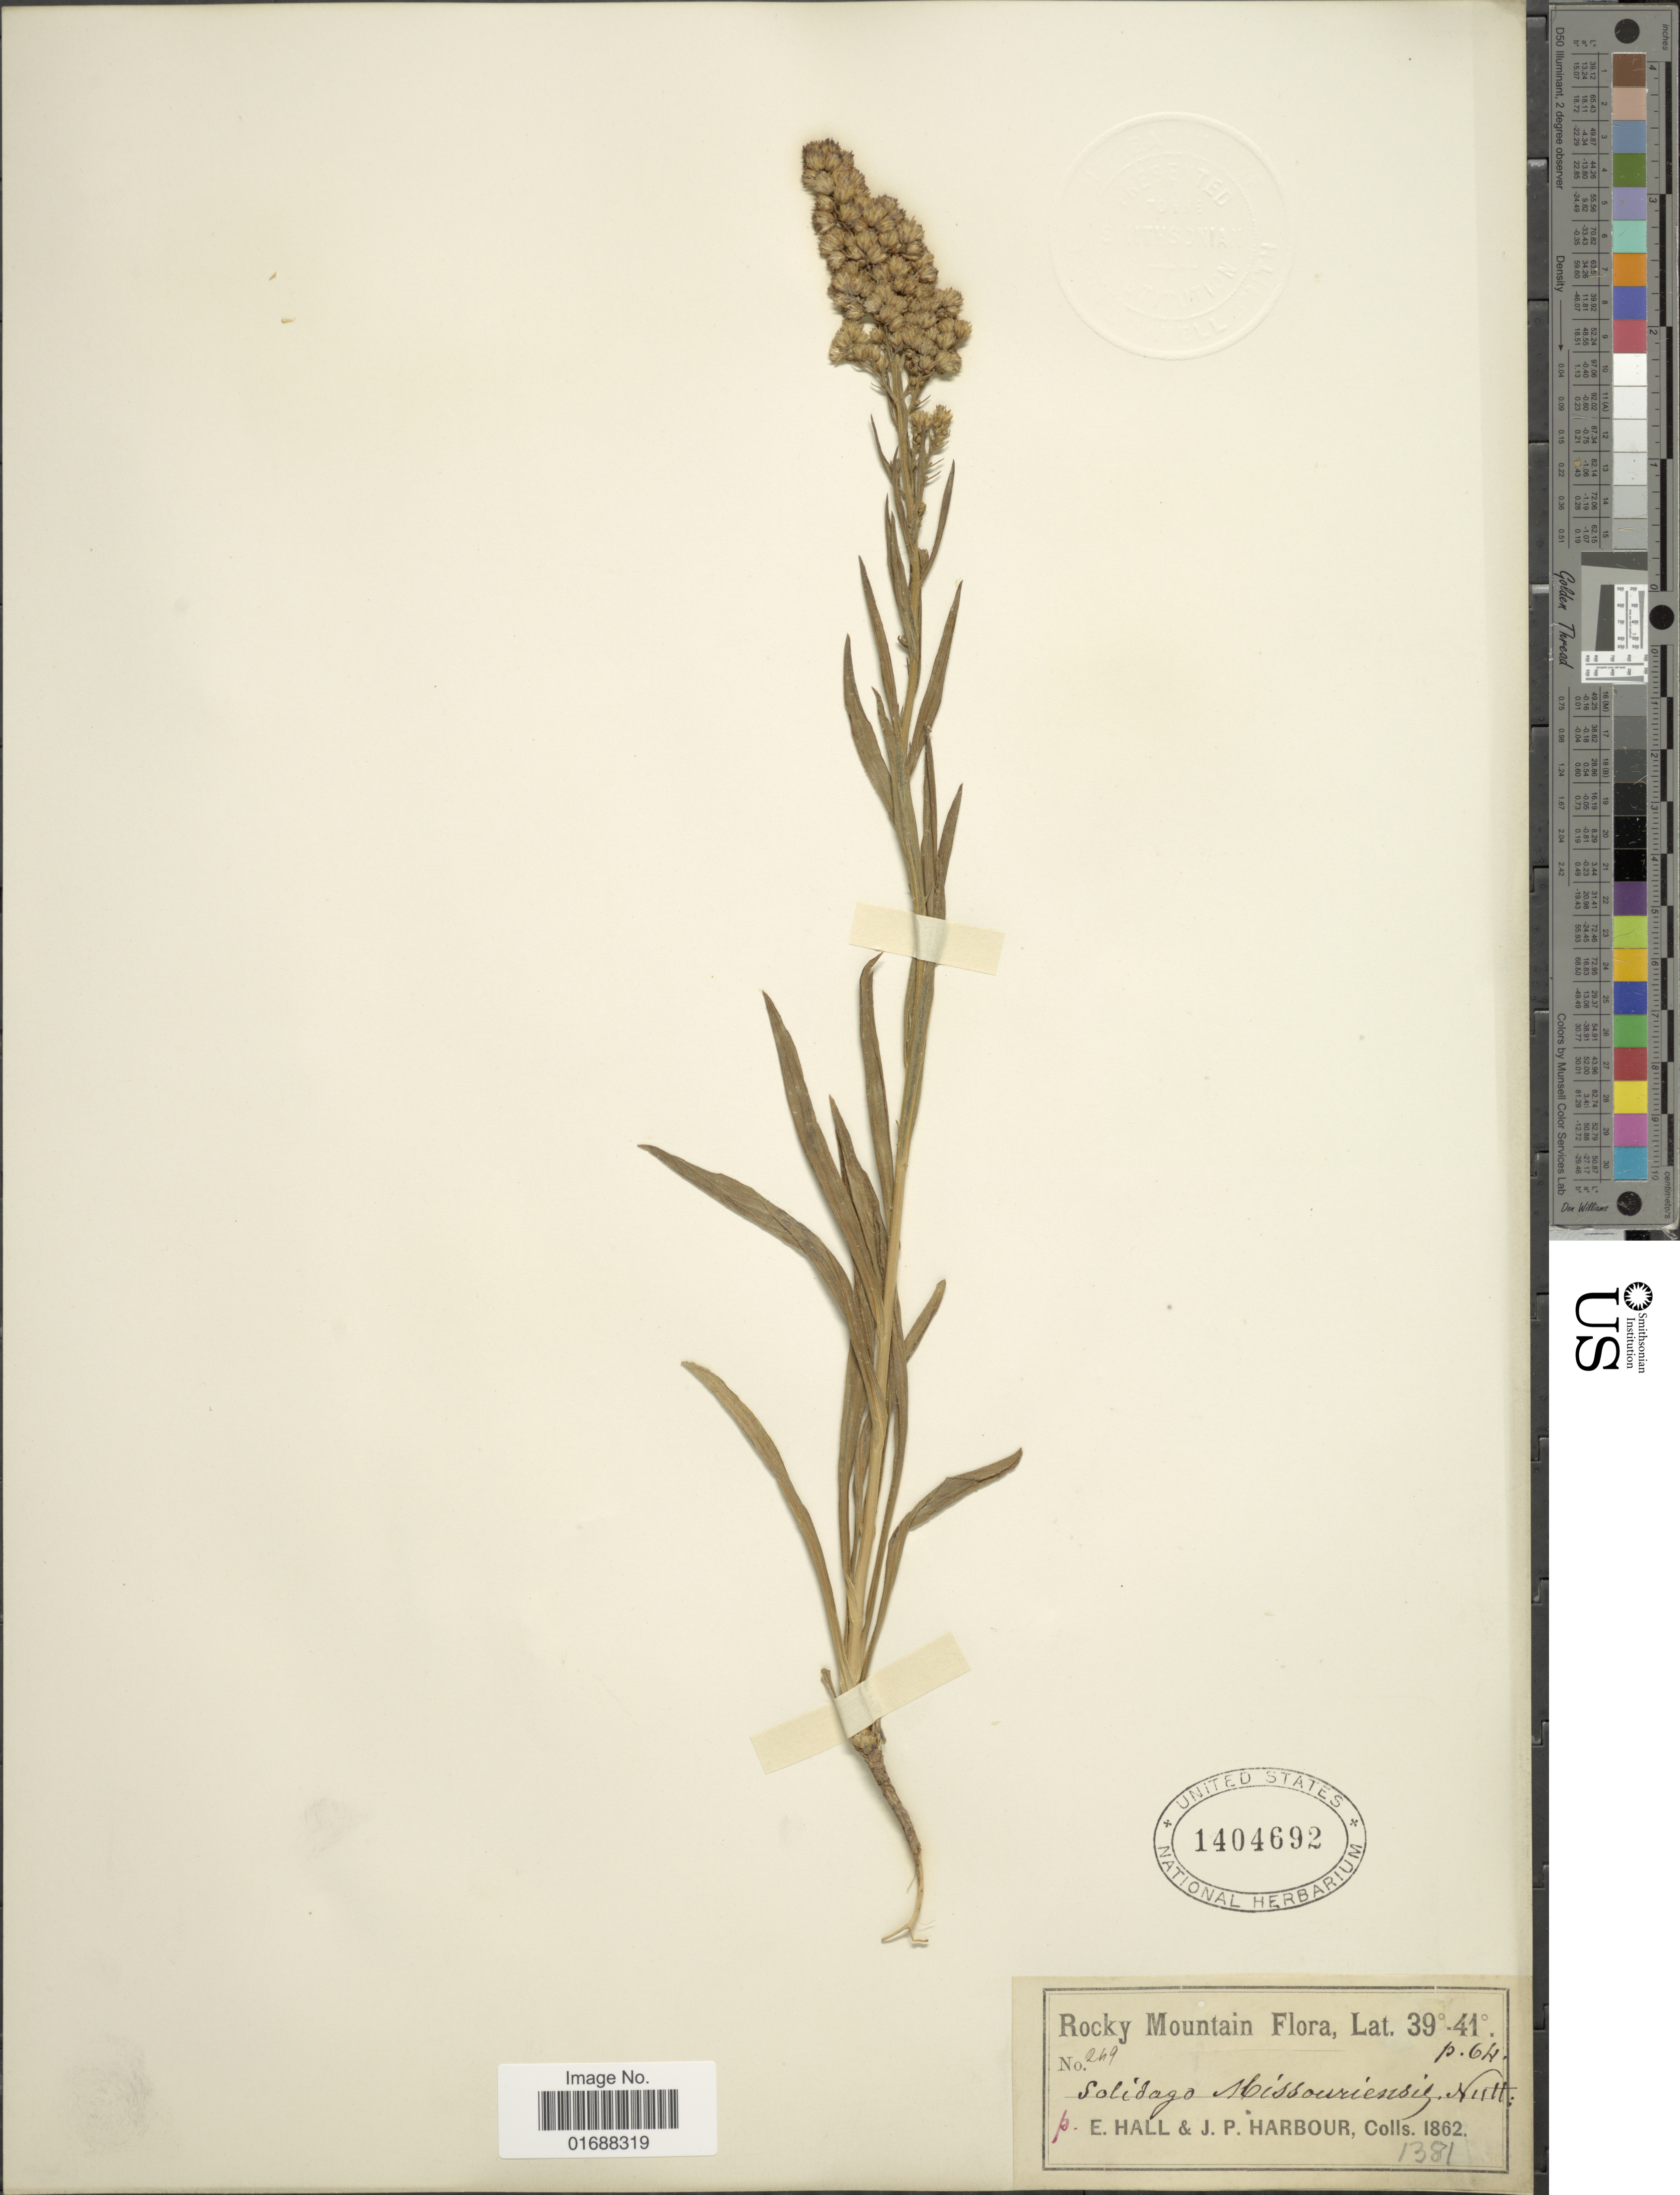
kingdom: Plantae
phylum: Tracheophyta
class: Magnoliopsida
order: Asterales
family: Asteraceae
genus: Solidago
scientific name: Solidago missouriensis var. missouriensis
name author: Nutt.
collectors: E. Hall & J. Harbour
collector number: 1381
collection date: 1862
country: United States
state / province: Colorado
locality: Rocky Mtns.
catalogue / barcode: US 1404692